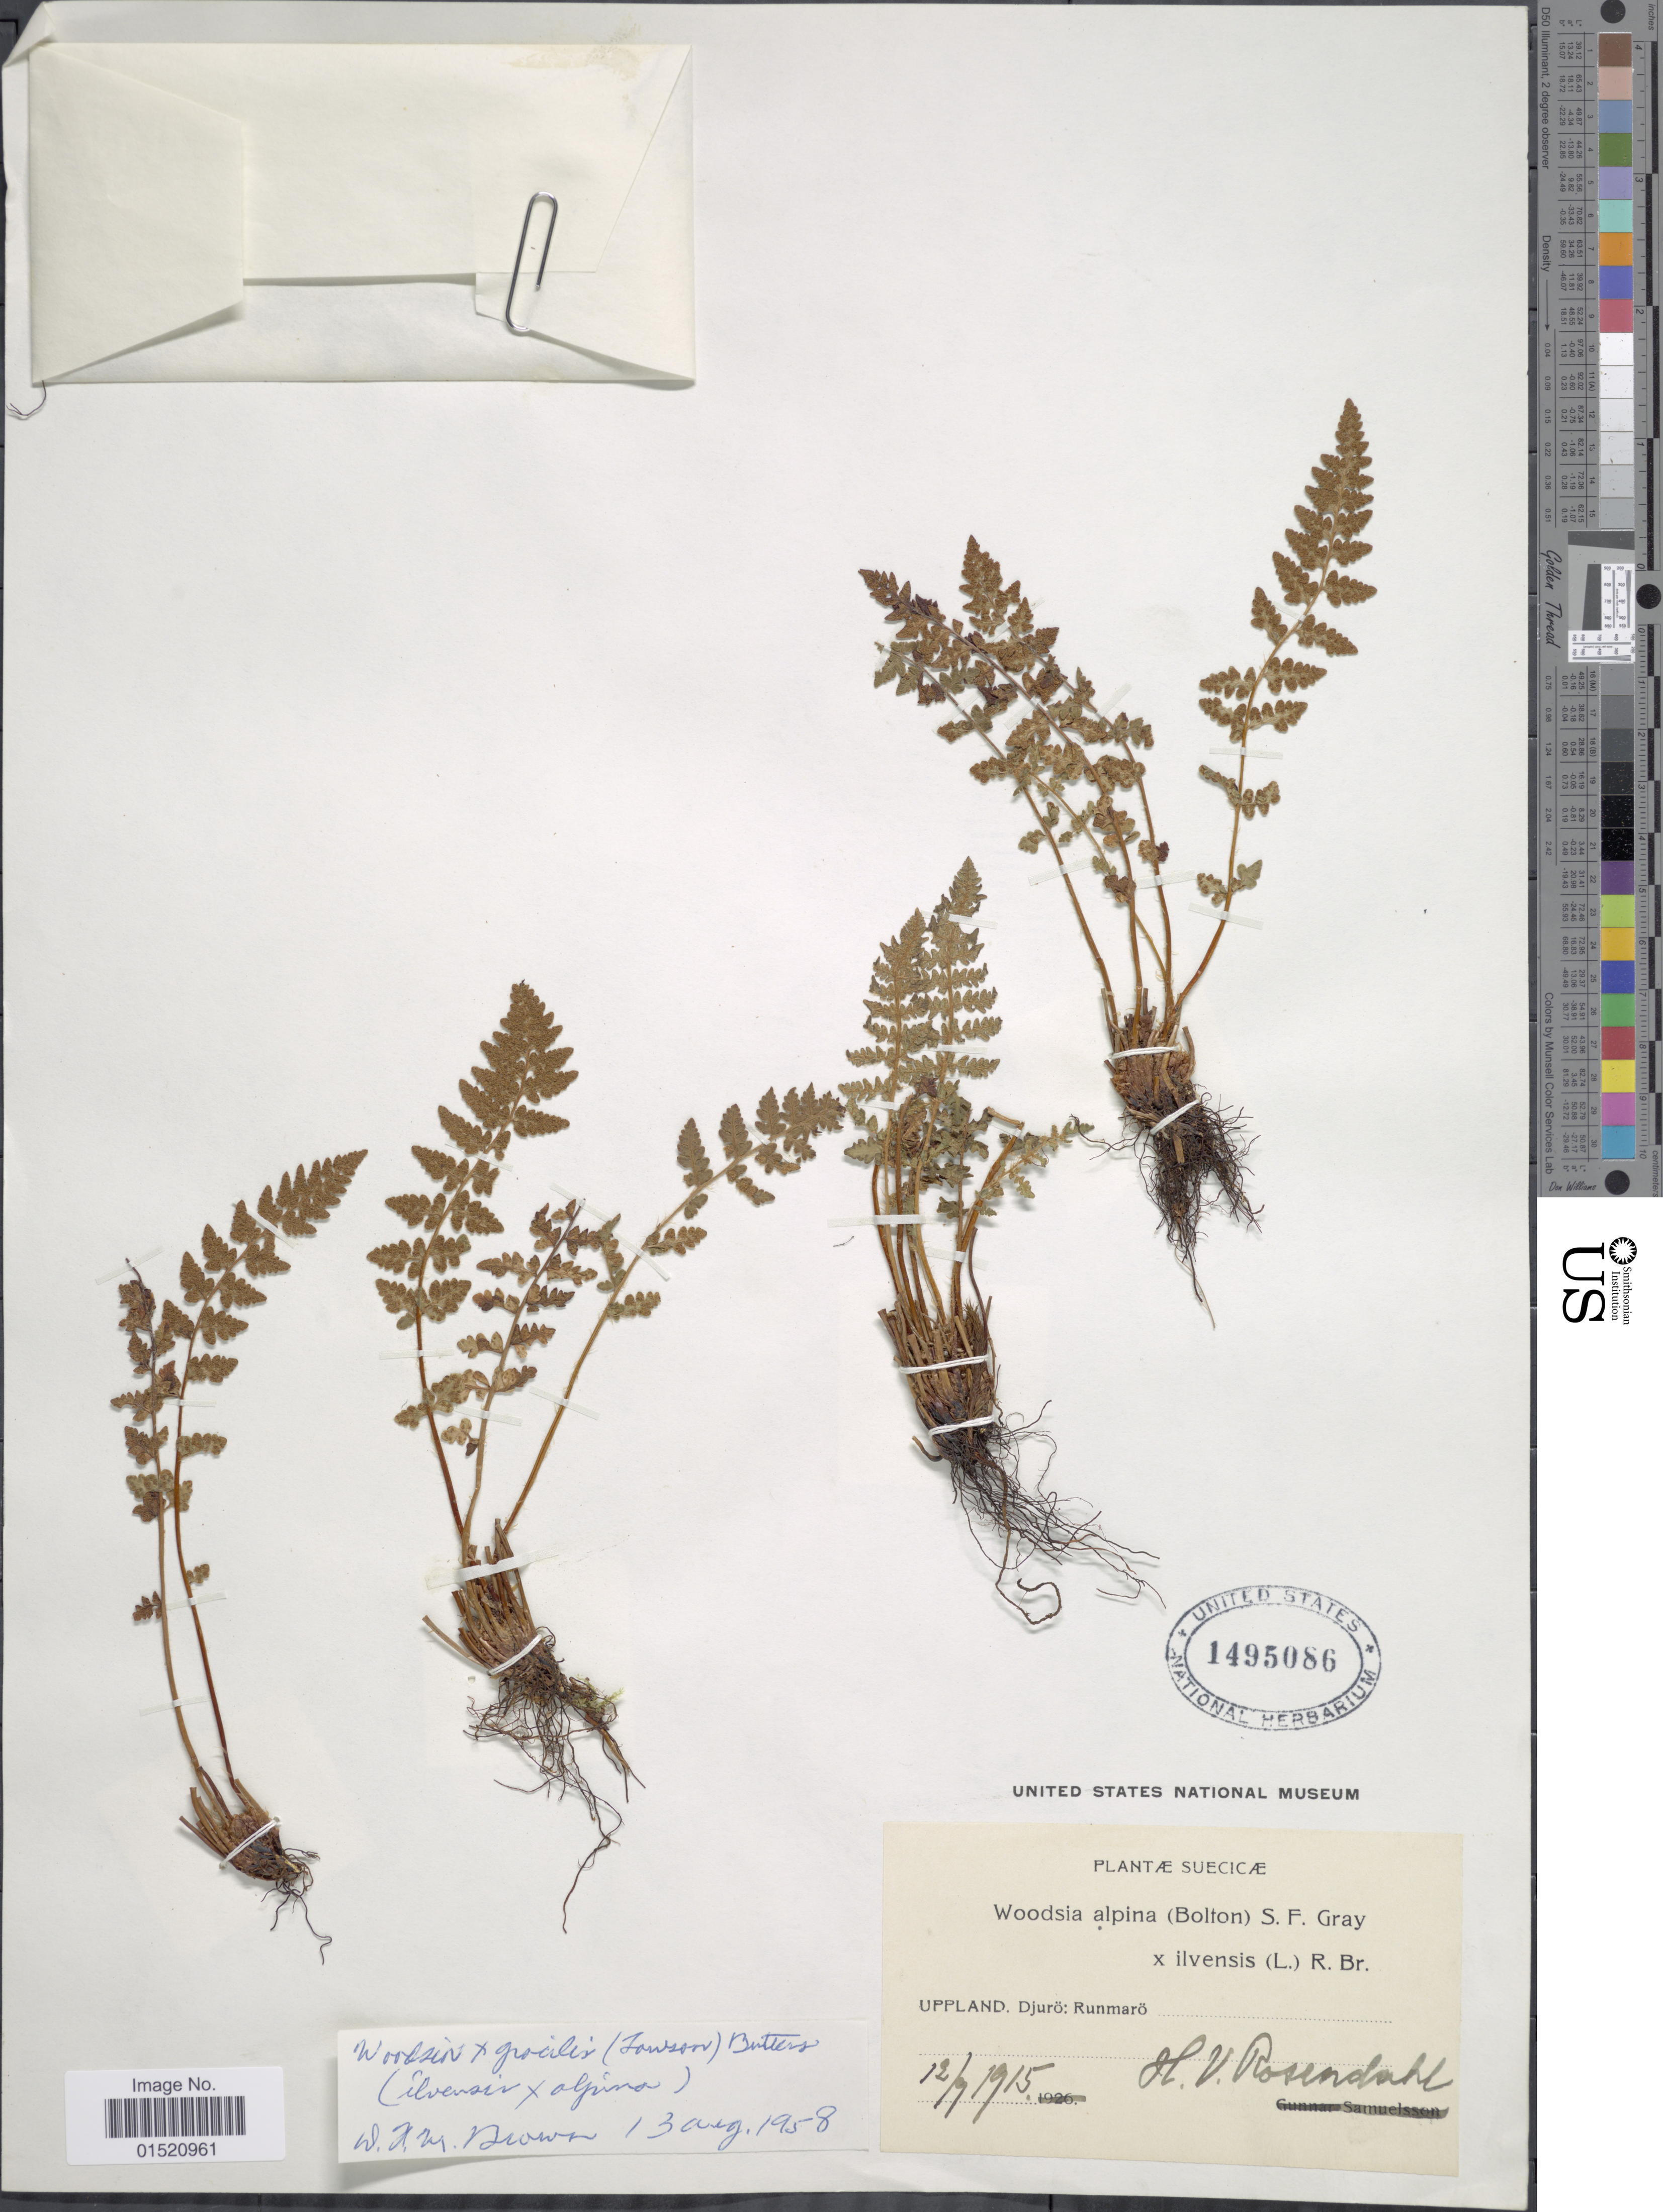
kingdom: Plantae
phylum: Tracheophyta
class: Polypodiopsida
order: Polypodiales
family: Woodsiaceae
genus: Woodsia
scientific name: Woodsia x gracilis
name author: (Lawson) Butters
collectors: H. V. Rosendahl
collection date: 1915-09-12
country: Sweden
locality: Uppland: Djurö: Runmarö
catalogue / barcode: US 1495086